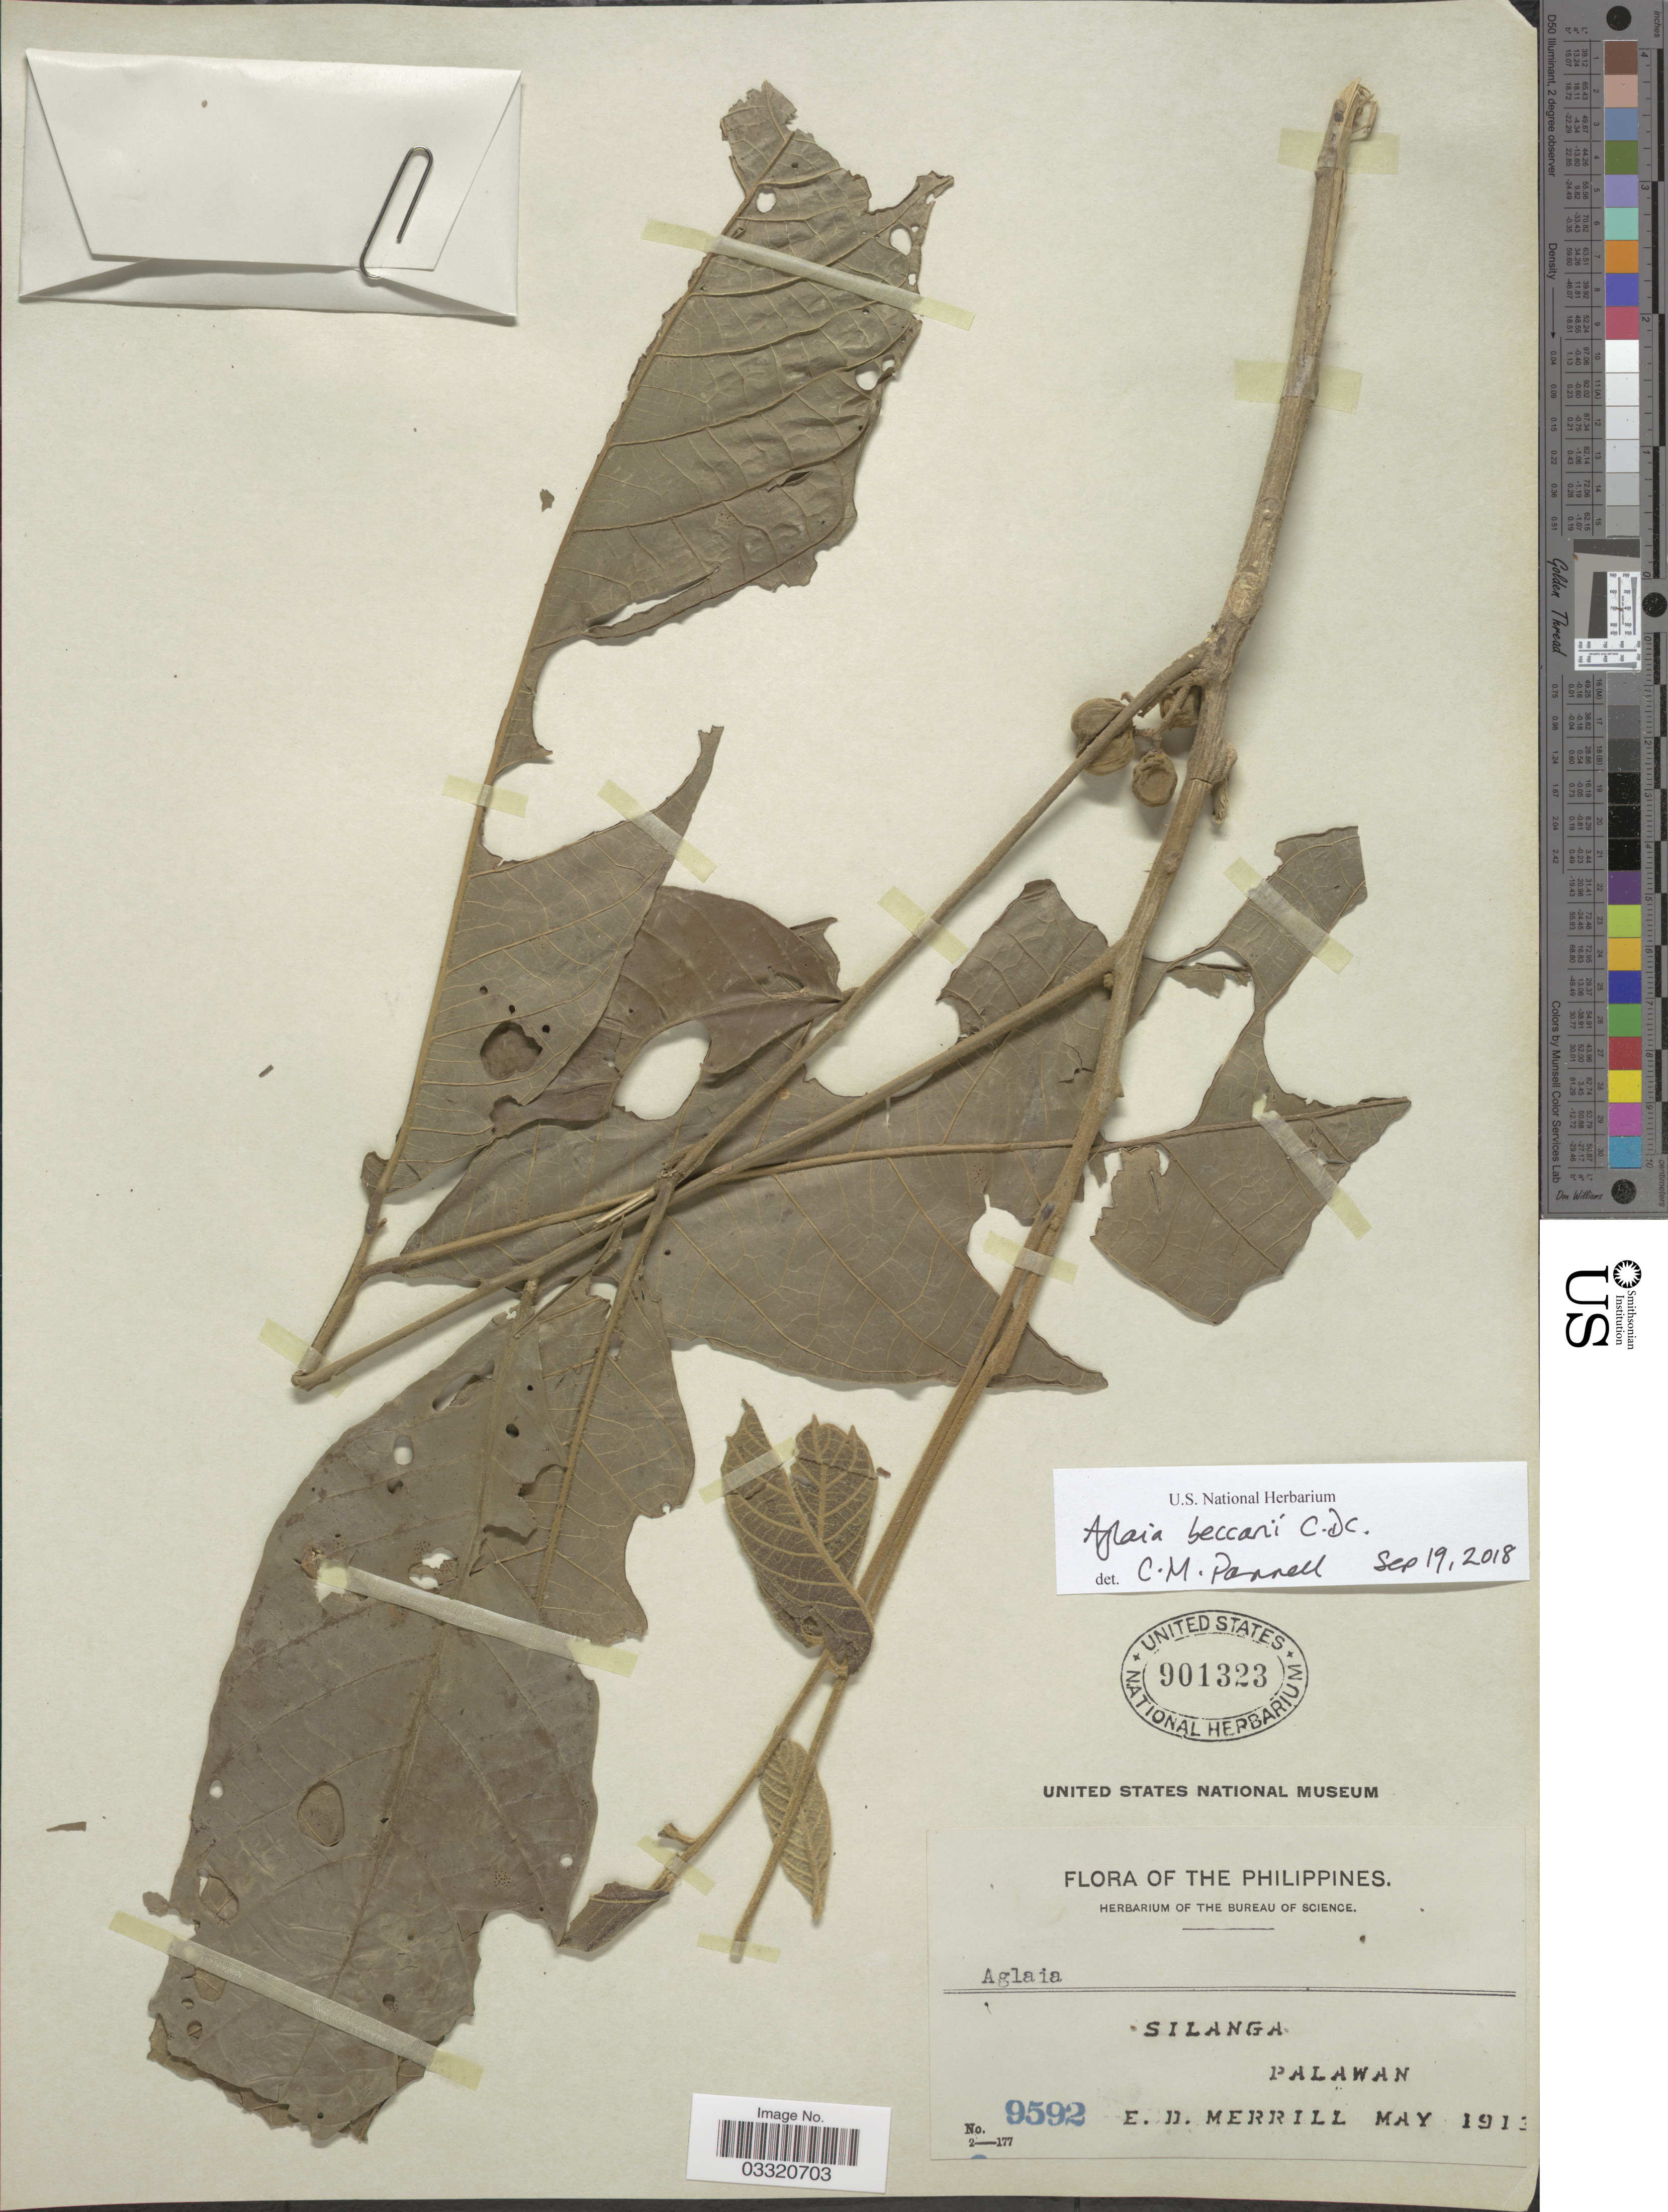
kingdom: Plantae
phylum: Tracheophyta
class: Magnoliopsida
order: Sapindales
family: Meliaceae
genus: Aglaia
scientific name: Aglaia beccarii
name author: C. DC.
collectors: E. D. Merrill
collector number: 9592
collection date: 1913-05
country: Philippines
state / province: Mimaropa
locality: Silanga, Palawan.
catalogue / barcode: US 901323